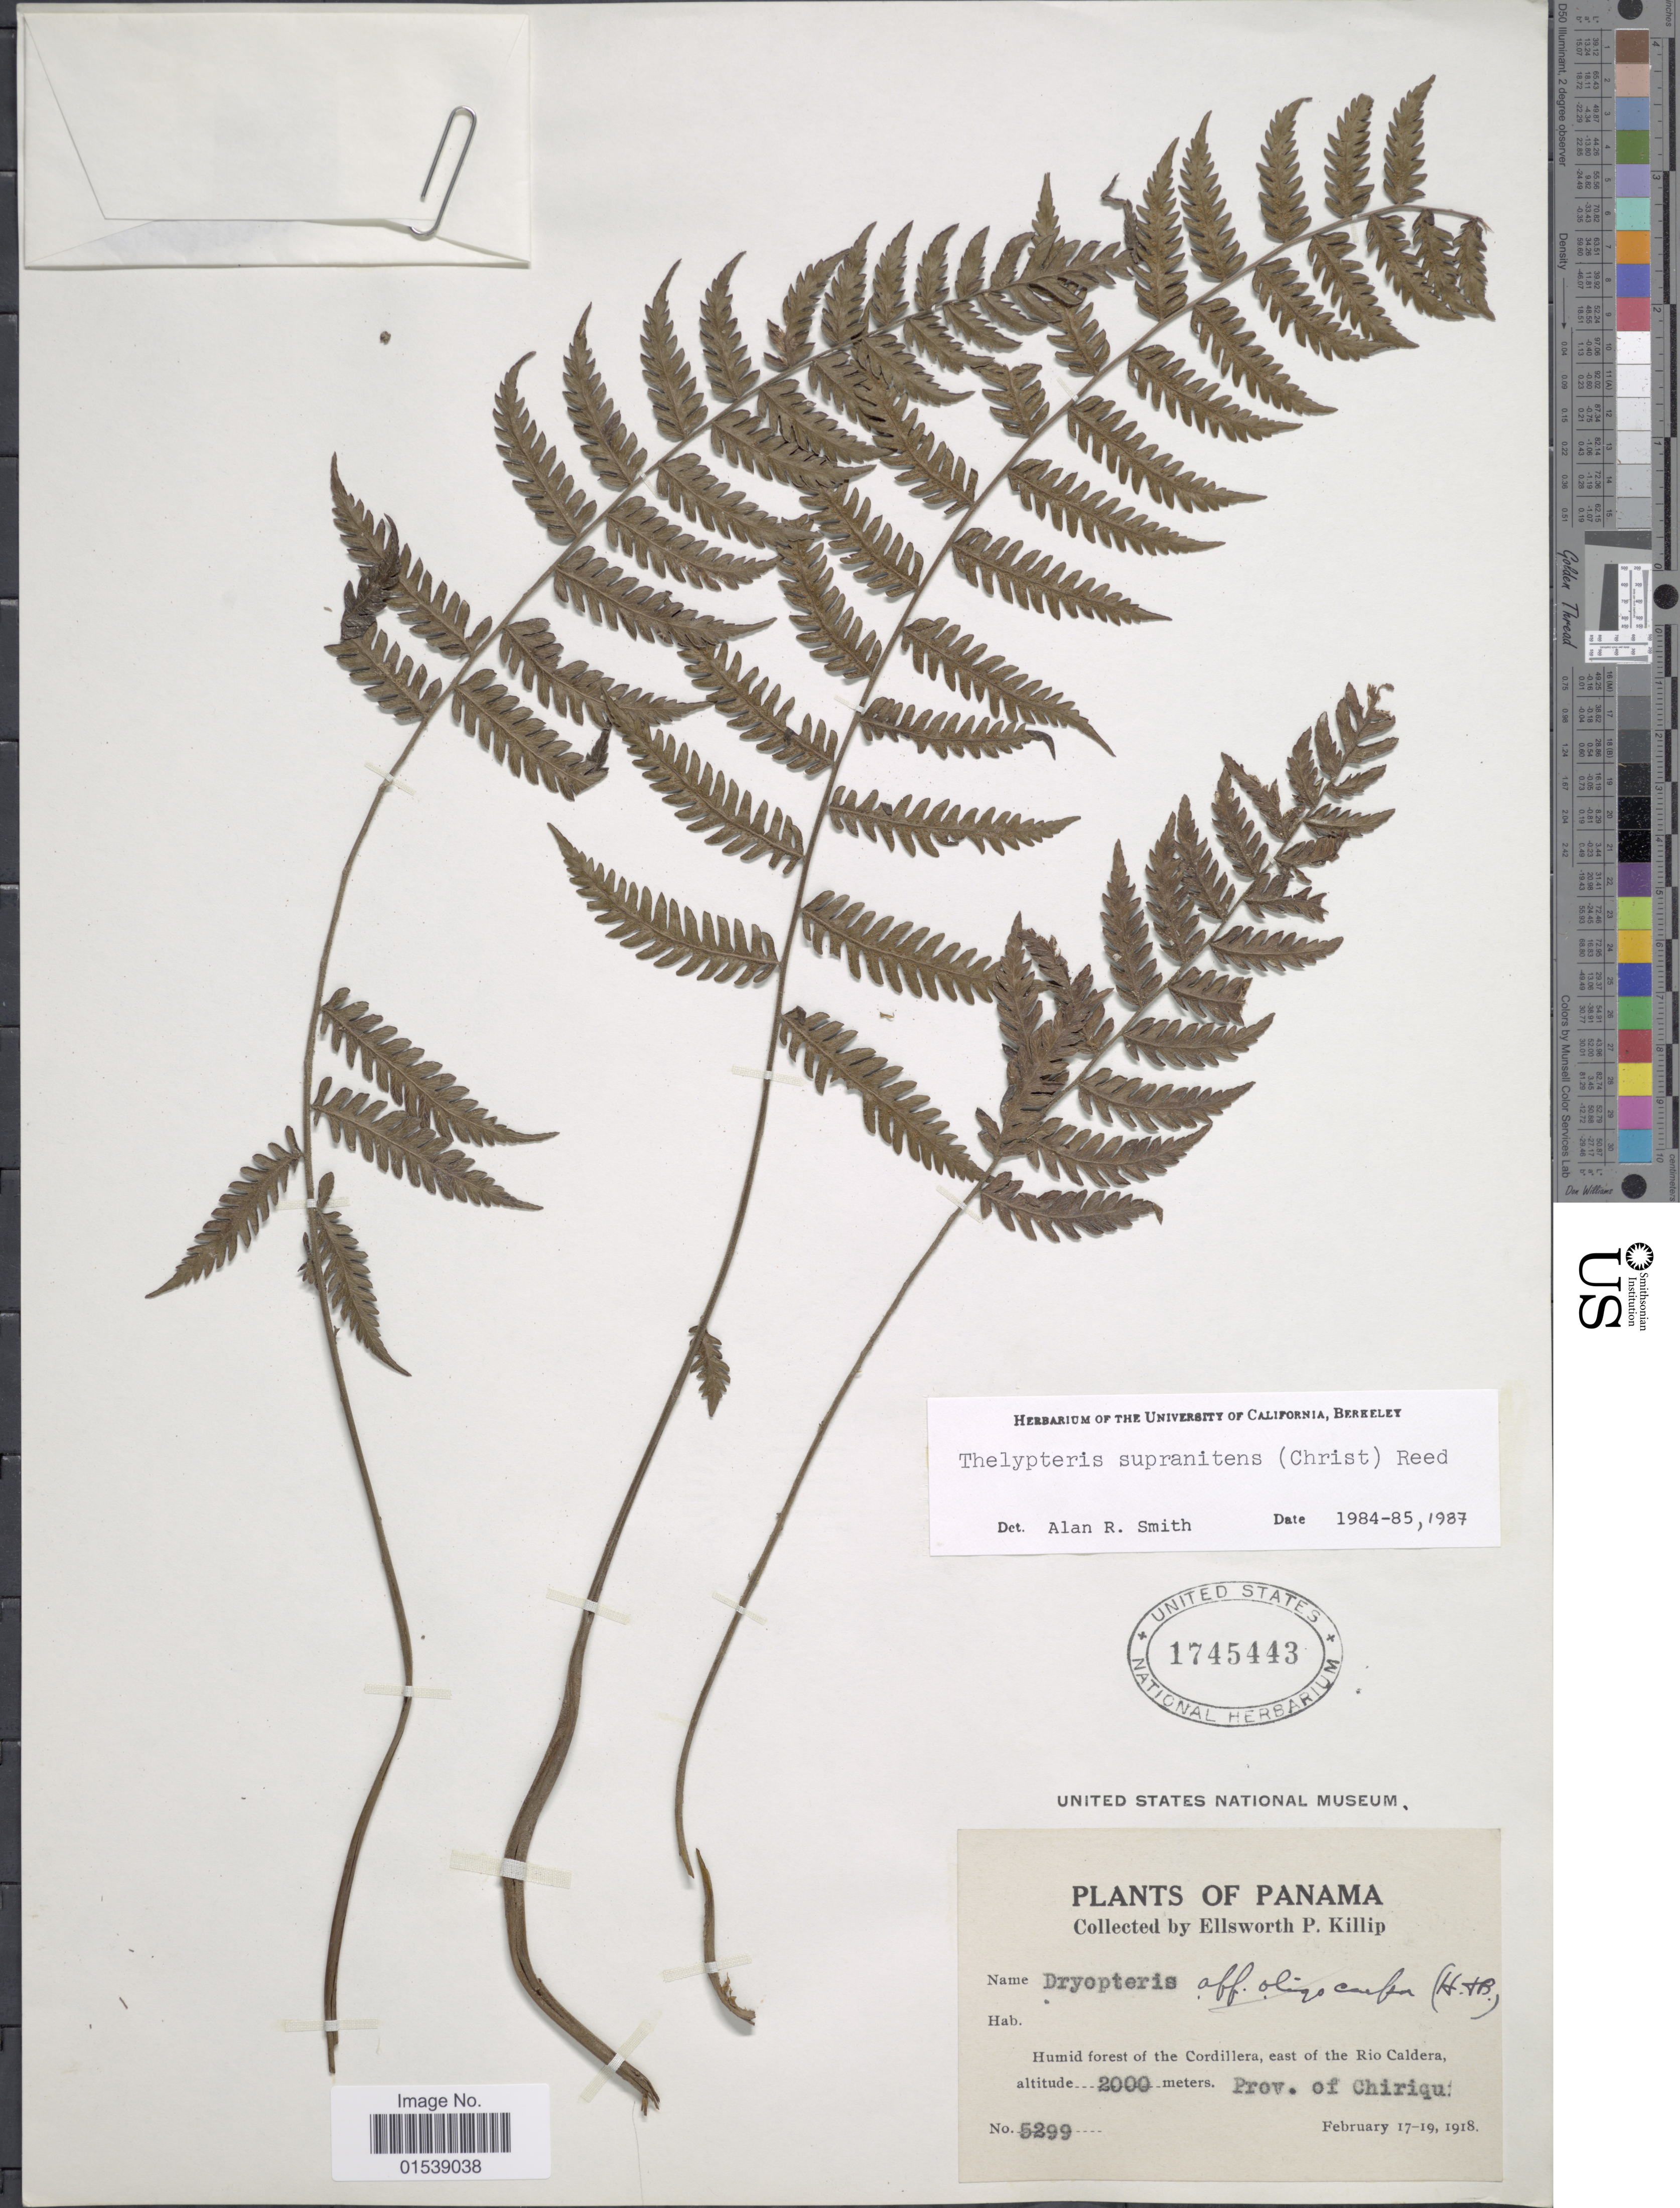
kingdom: Plantae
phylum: Tracheophyta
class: Polypodiopsida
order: Polypodiales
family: Thelypteridaceae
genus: Amauropelta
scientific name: Amauropelta supranitens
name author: (C. Chr.) Á. Löve & D. Löve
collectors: E. P. Killip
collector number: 5299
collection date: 1918-02-17/1918-02-19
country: Panama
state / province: Chiriqui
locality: Hiumid forest of the Cordillera, east of the Rio Caldera, Prov. of Chiriqui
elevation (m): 2000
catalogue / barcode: US 1745443